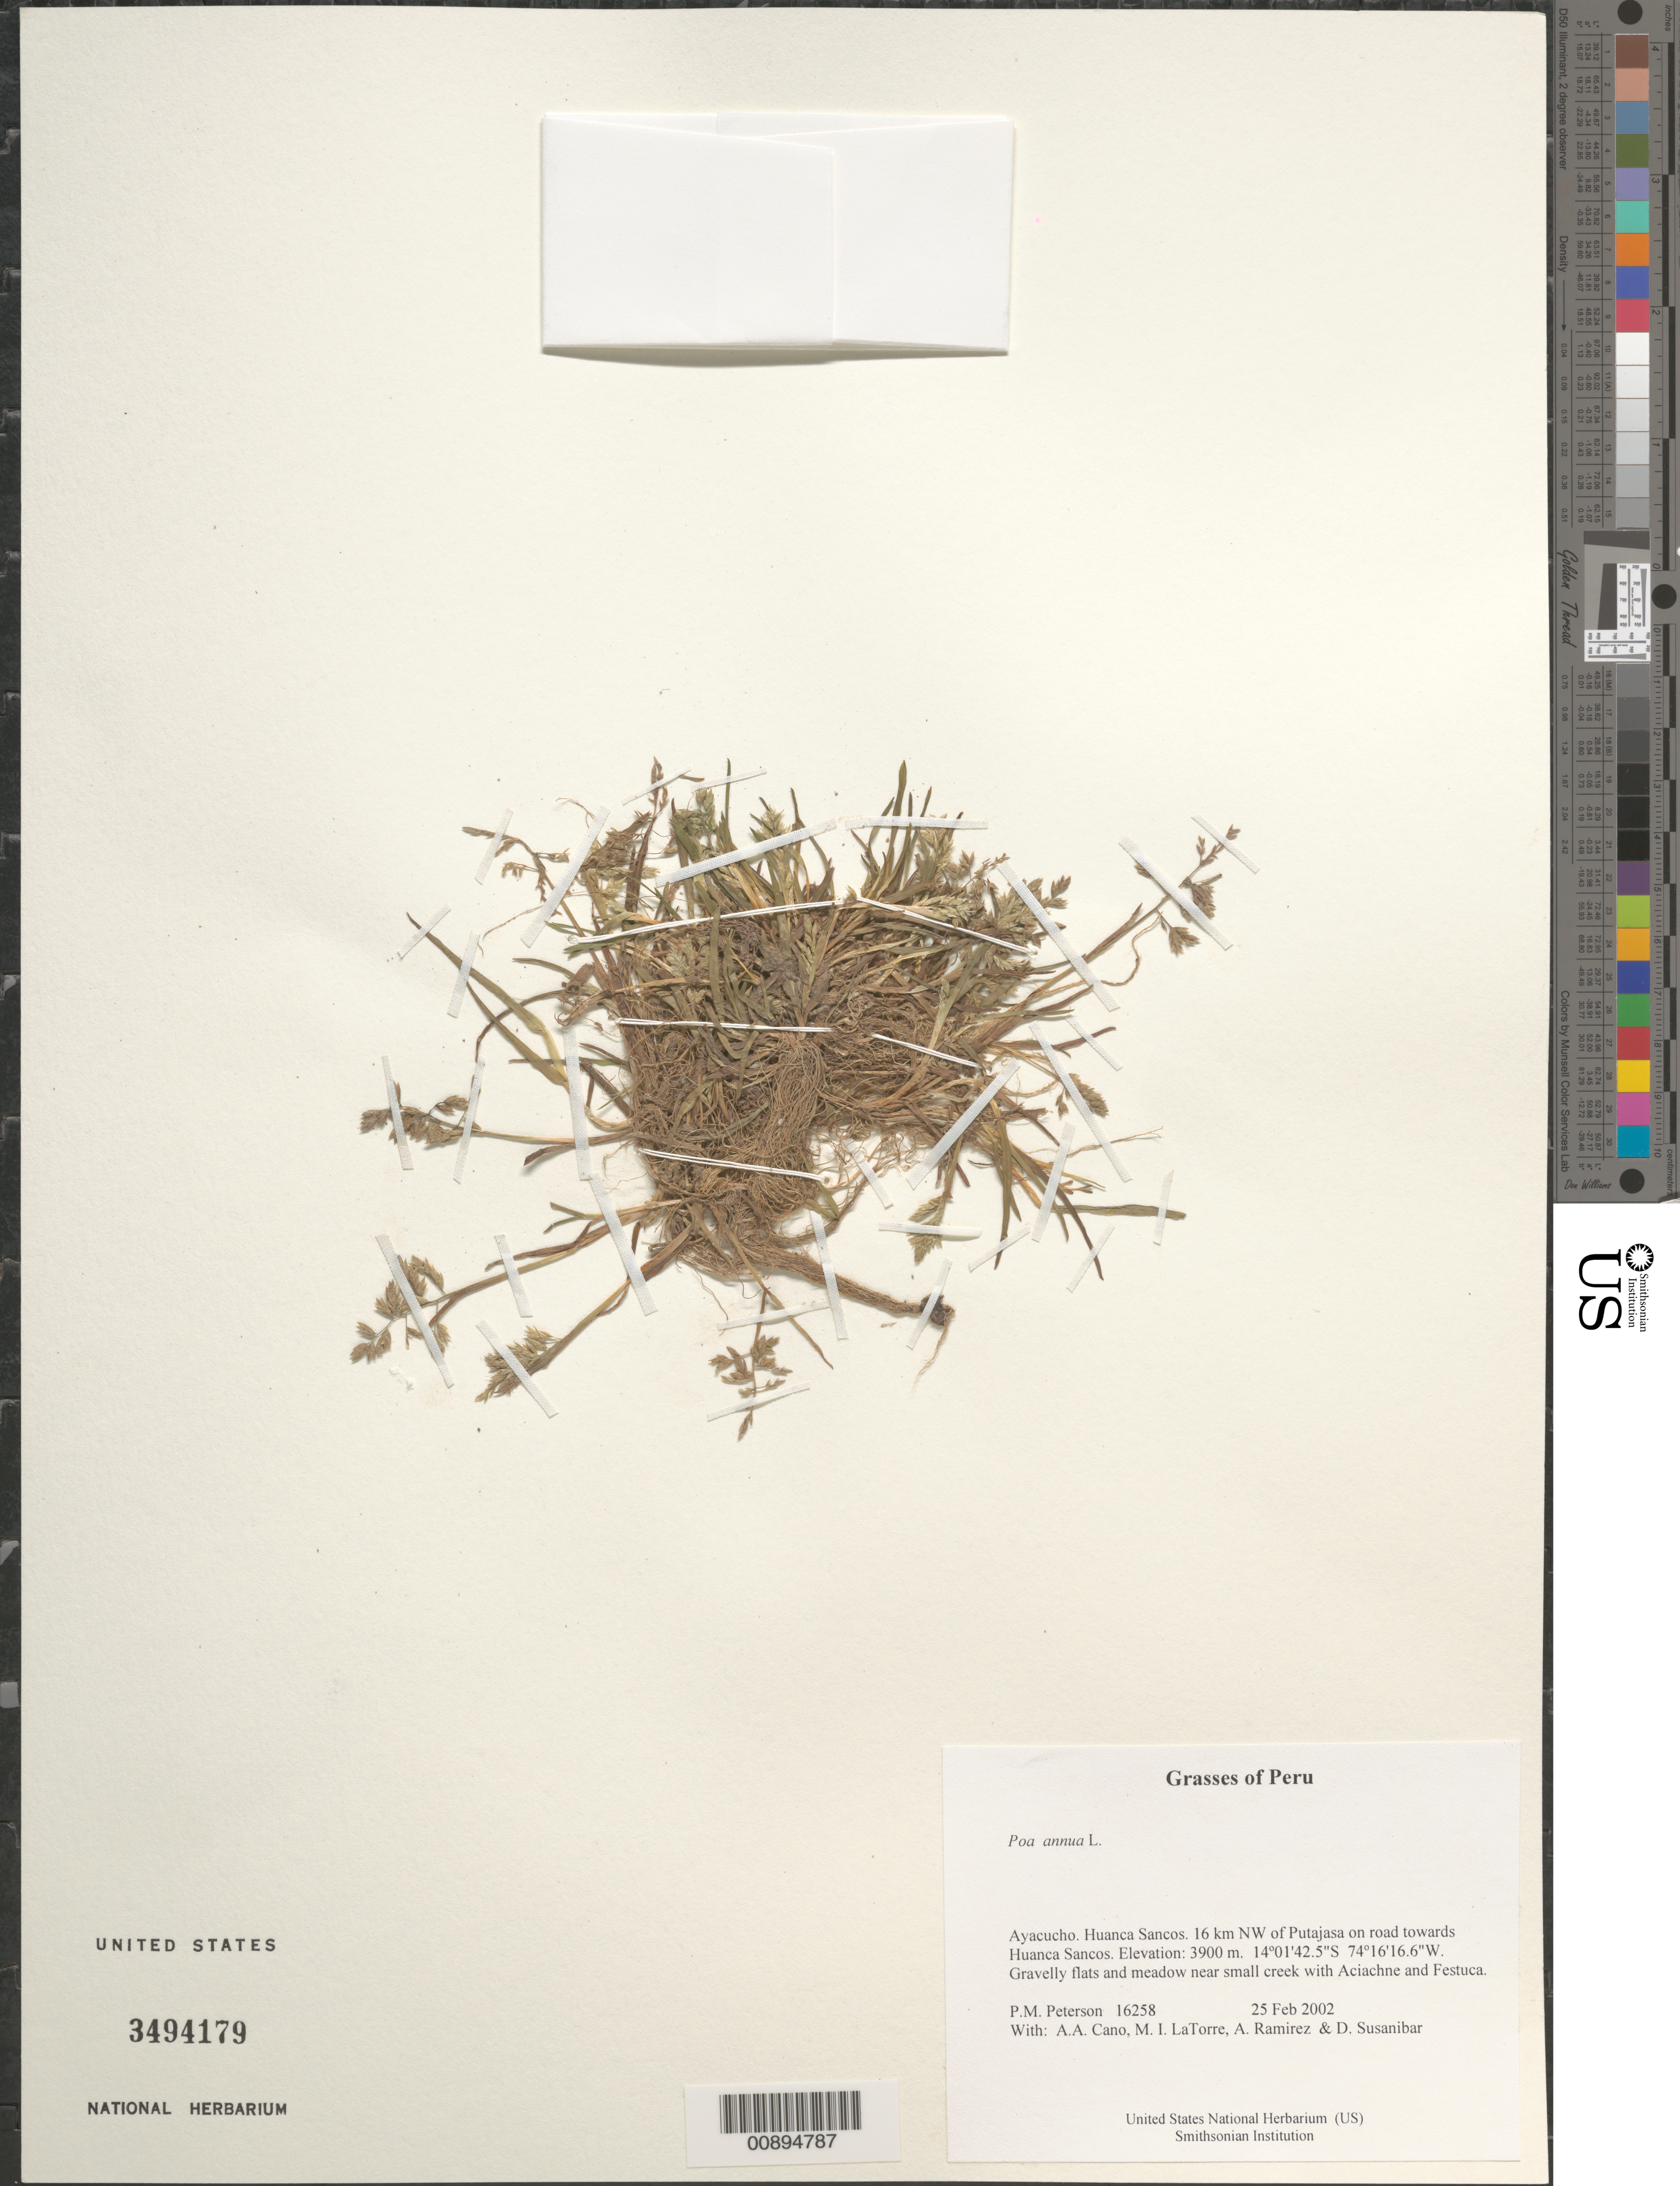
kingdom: Plantae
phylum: Tracheophyta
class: Liliopsida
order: Poales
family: Poaceae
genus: Poa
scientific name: Poa annua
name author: L.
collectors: P. M. Peterson, A. Cano, M. I. La Torre, A. Ramírez & D. Susanibar Cruz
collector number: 16258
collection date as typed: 25 Feb 2002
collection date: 2002-02-25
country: Peru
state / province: Ayacucho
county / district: Huanca Sancos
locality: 16 km NW of Putajasa on road towards Huanca Sancos.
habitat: Gravelly flats and meadow near small creek with ~Aciachne and Festuca~.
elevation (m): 3900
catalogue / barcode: US 3494179